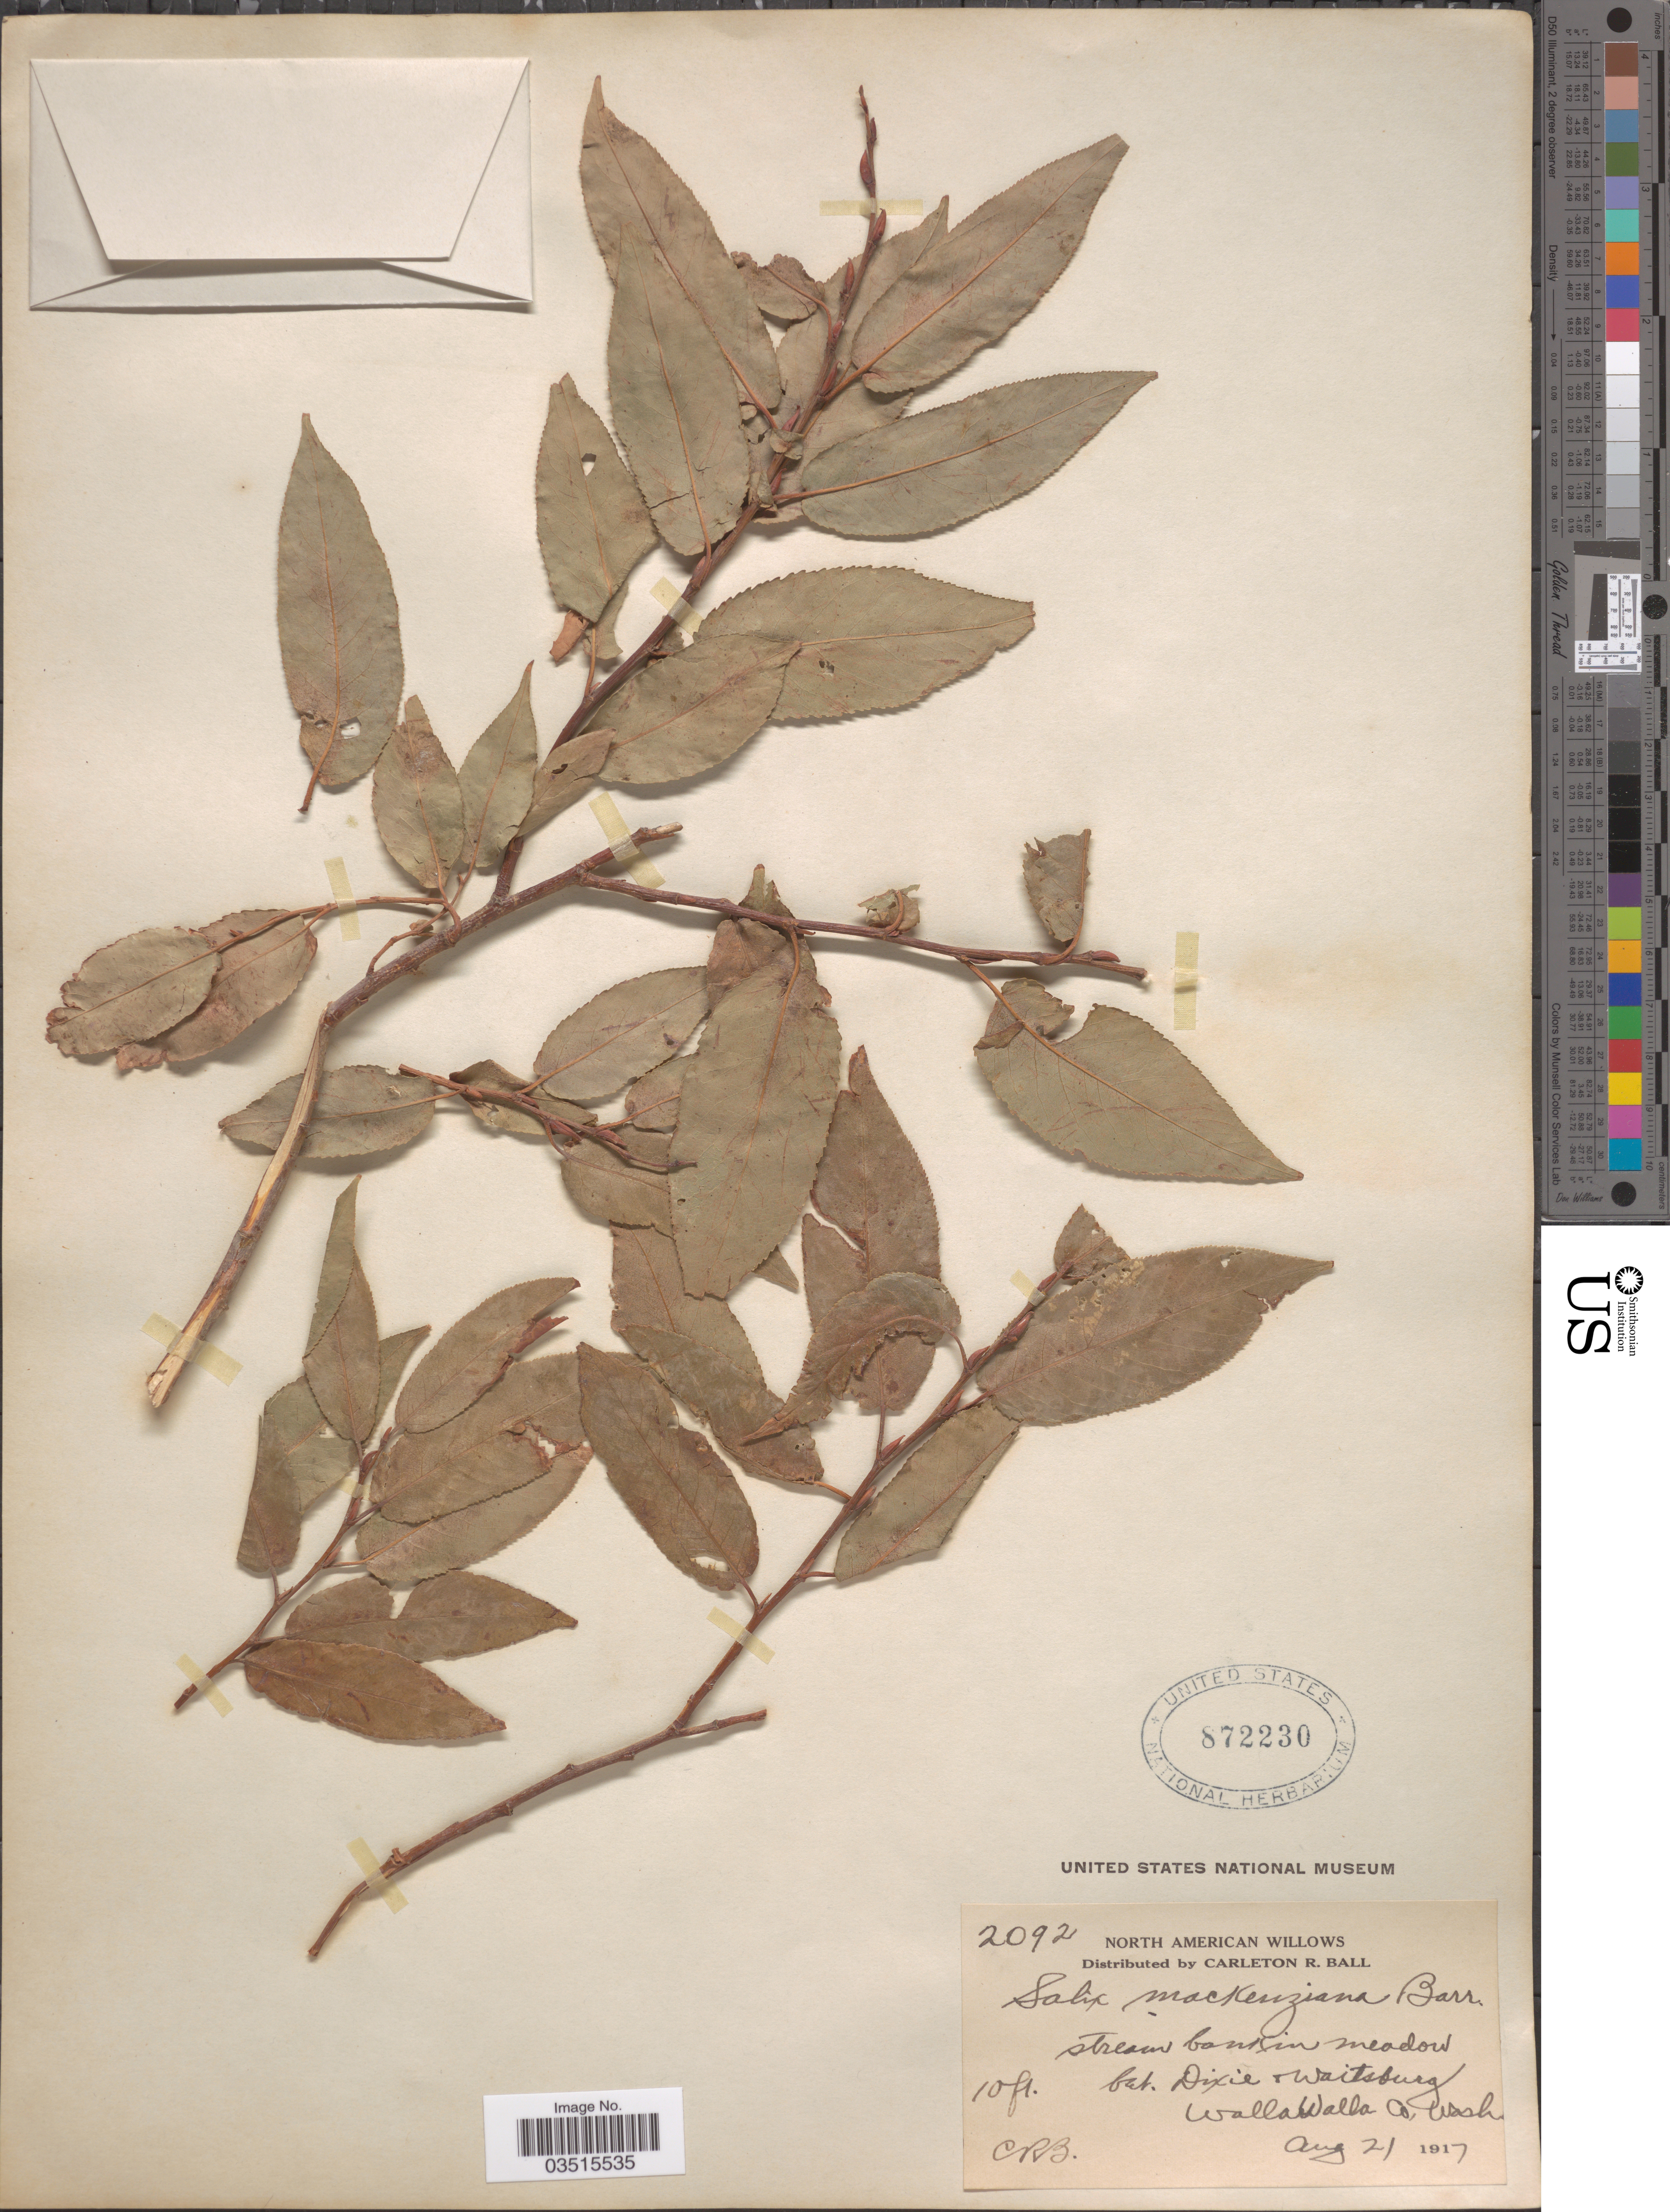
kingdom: Plantae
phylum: Tracheophyta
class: Magnoliopsida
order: Malpighiales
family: Salicaceae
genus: Salix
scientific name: Salix mackenziana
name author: (Hook.) Barratt ex Hook.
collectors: C. R. Ball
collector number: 2092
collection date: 1917-08-21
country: United States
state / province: Washington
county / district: Walla Walla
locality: Stream bank in meadow bet. Dixie & Waitsburg, Walla Walla Co.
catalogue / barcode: US 872230